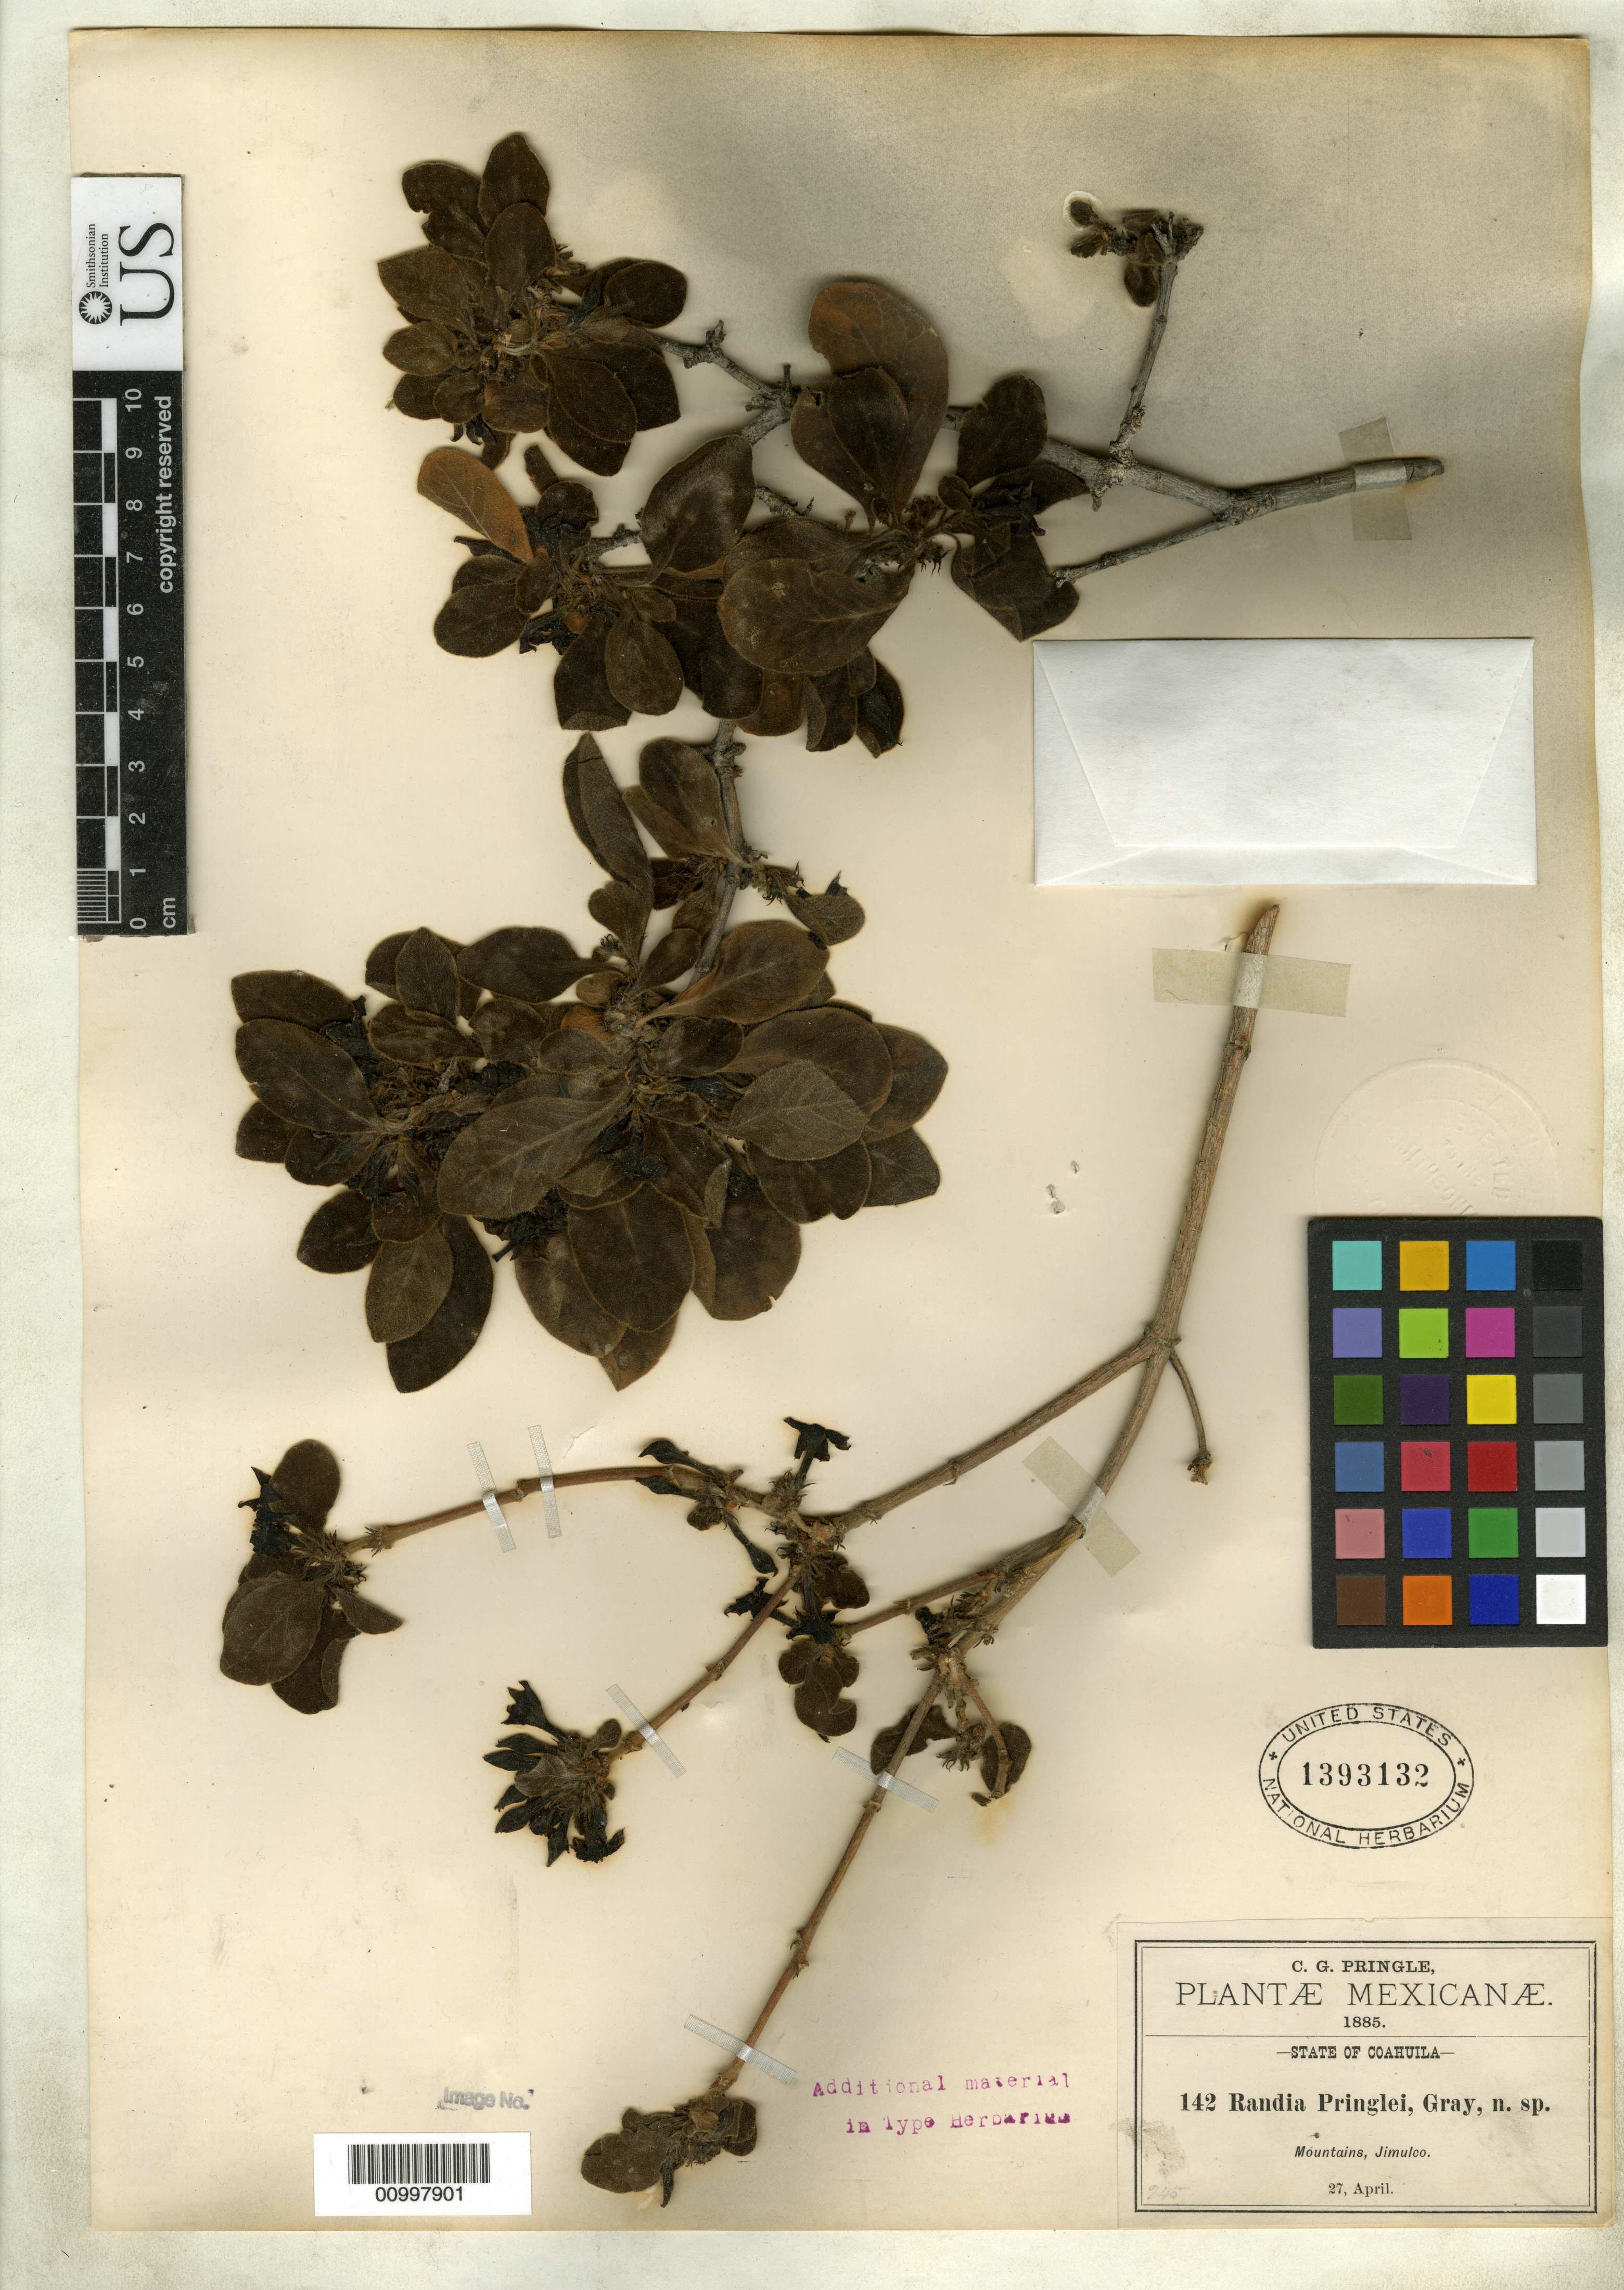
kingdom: Plantae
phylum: Tracheophyta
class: Magnoliopsida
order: Gentianales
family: Rubiaceae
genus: Randia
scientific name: Randia pringlei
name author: A. Gray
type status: Isotype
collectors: C. G. Pringle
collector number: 142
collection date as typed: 27 Apr 1885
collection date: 1885-04-27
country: Mexico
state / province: Coahuila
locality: Mountains, Jimulco.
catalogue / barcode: US 1393132